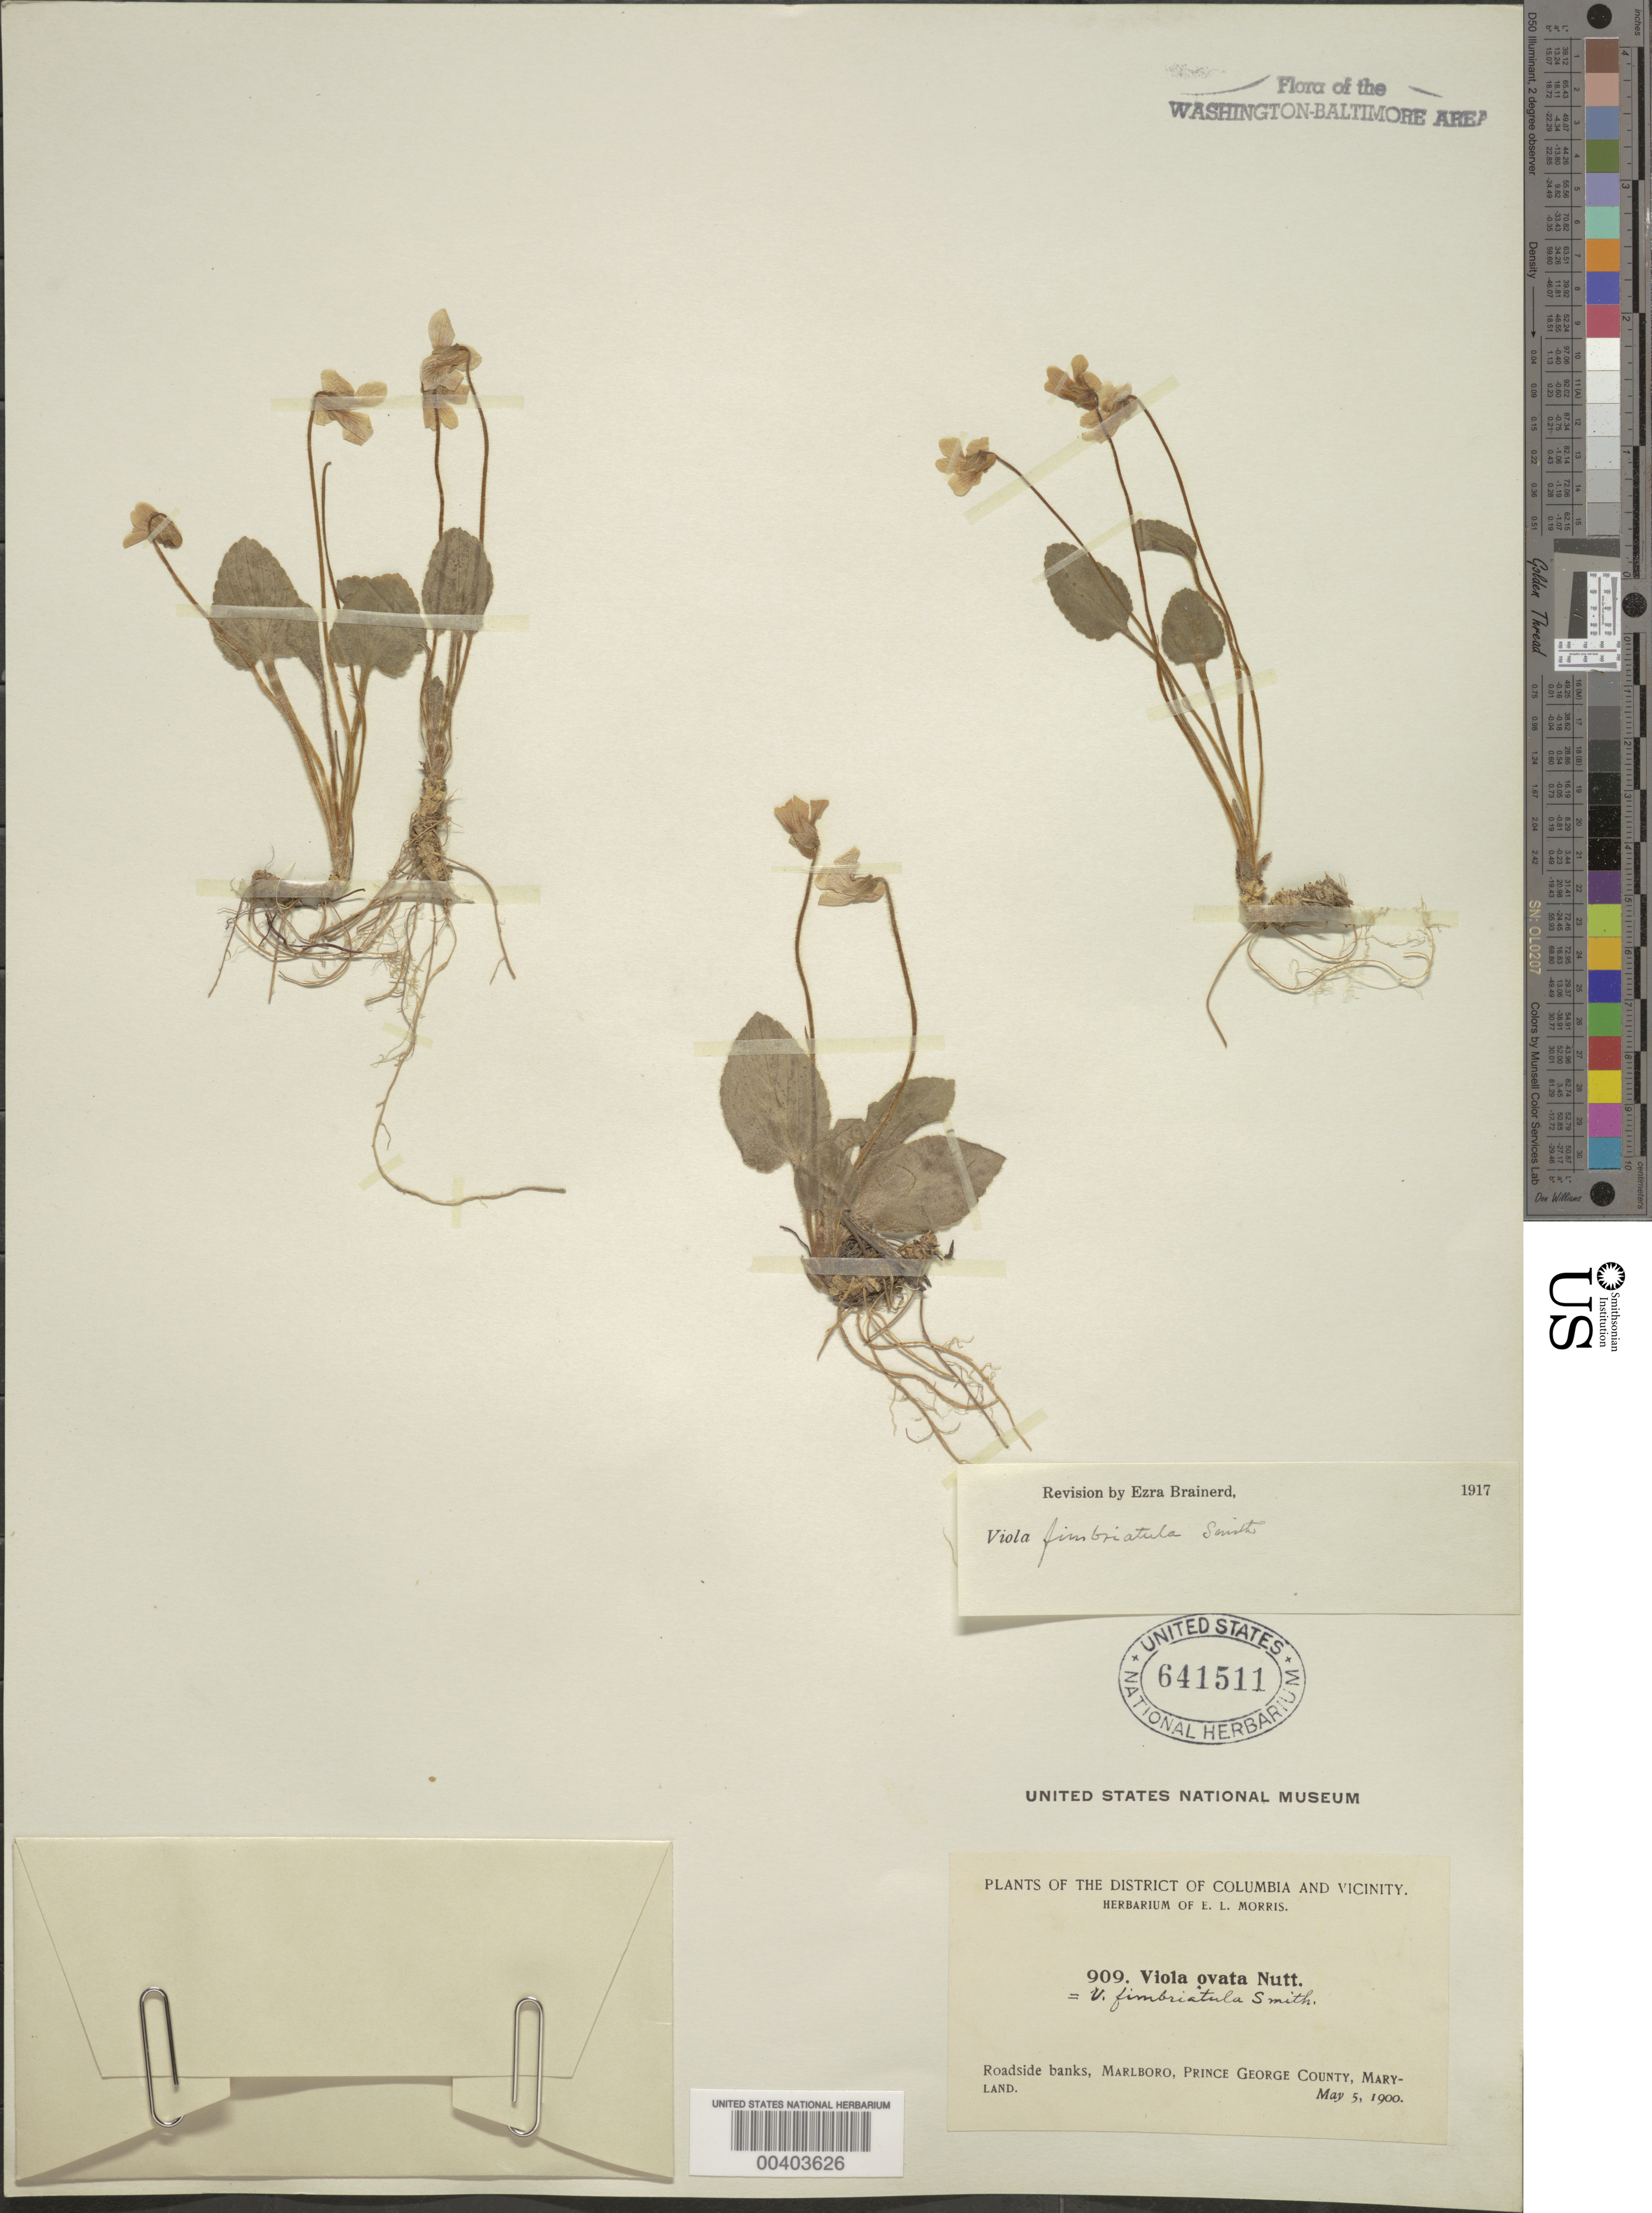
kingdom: Plantae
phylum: Tracheophyta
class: Magnoliopsida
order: Malpighiales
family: Violaceae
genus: Viola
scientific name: Viola sagittata var. ovata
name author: (Nutt.) Torr. & A. Gray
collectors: E. L. Morris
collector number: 909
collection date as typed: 05 May 1900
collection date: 1900-05-05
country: United States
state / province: Maryland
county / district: Prince George's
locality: Marlboro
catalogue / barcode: US 641511